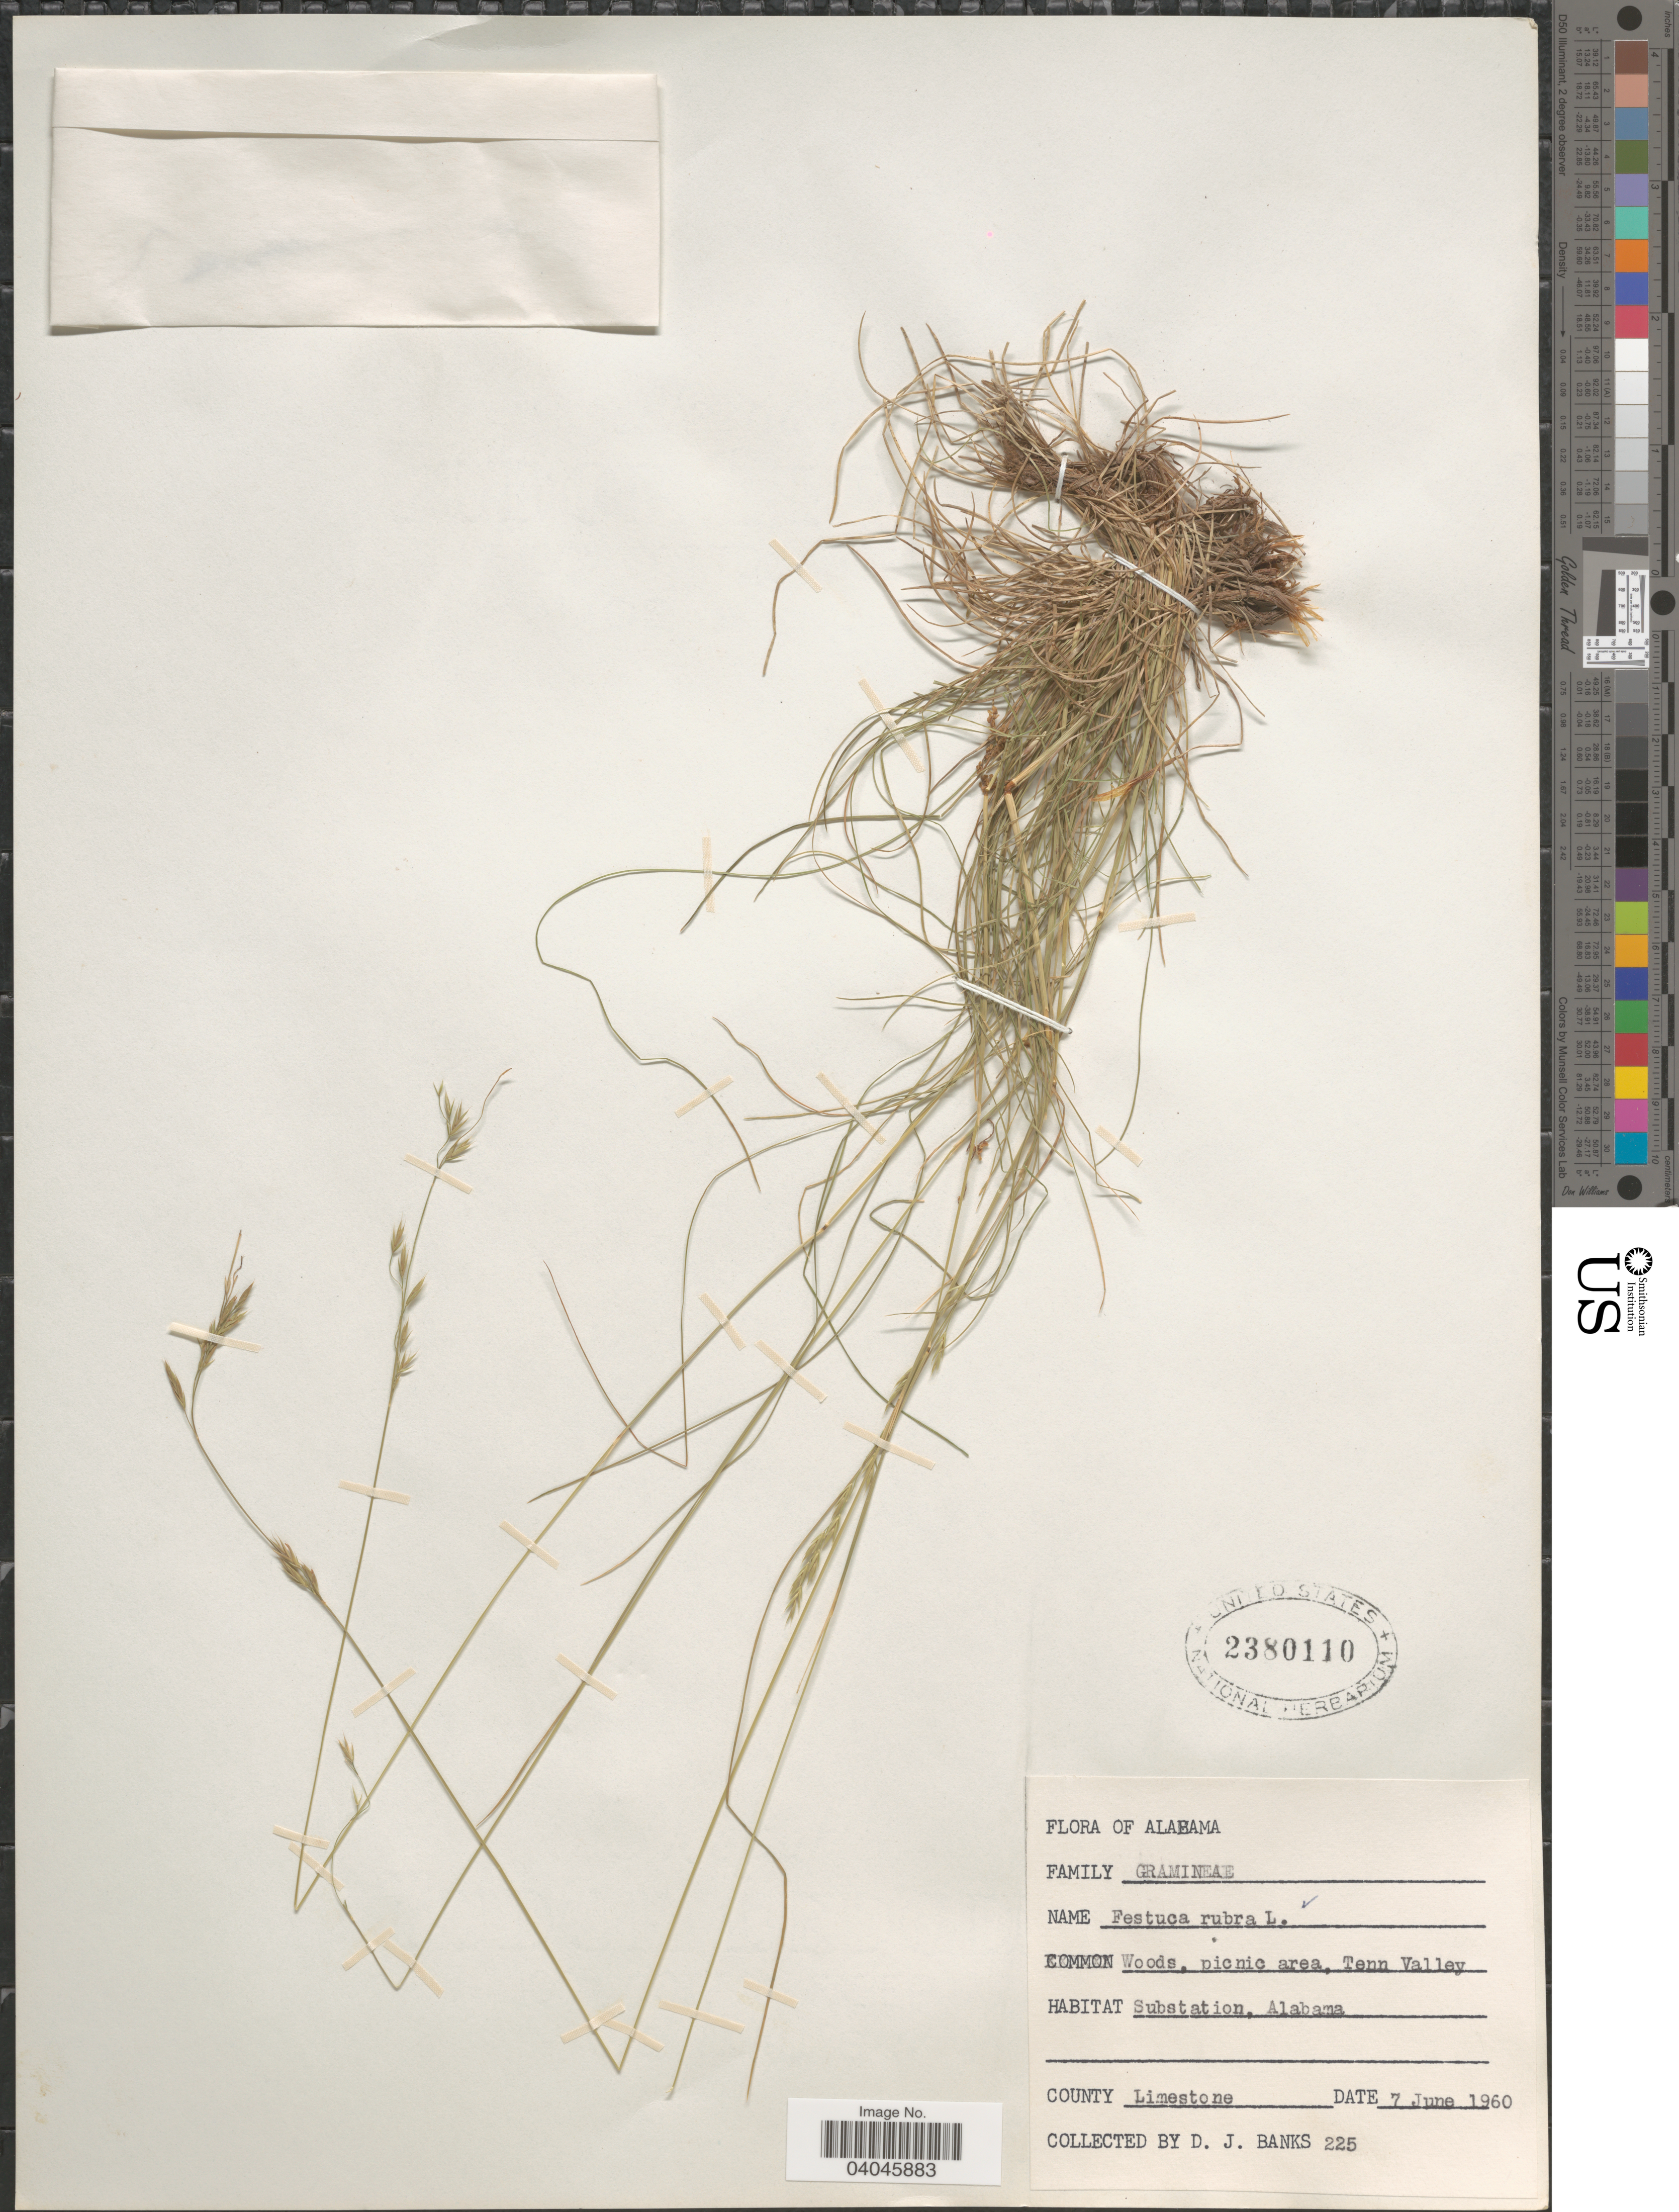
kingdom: Plantae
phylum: Tracheophyta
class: Liliopsida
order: Poales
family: Poaceae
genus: Festuca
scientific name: Festuca rubra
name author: L.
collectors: D. J. Banks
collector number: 225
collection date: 1960-06-07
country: United States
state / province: Alabama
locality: Woods, picnic area, Tenn Valley. Substation. County: Limestone.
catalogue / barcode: US 2380110